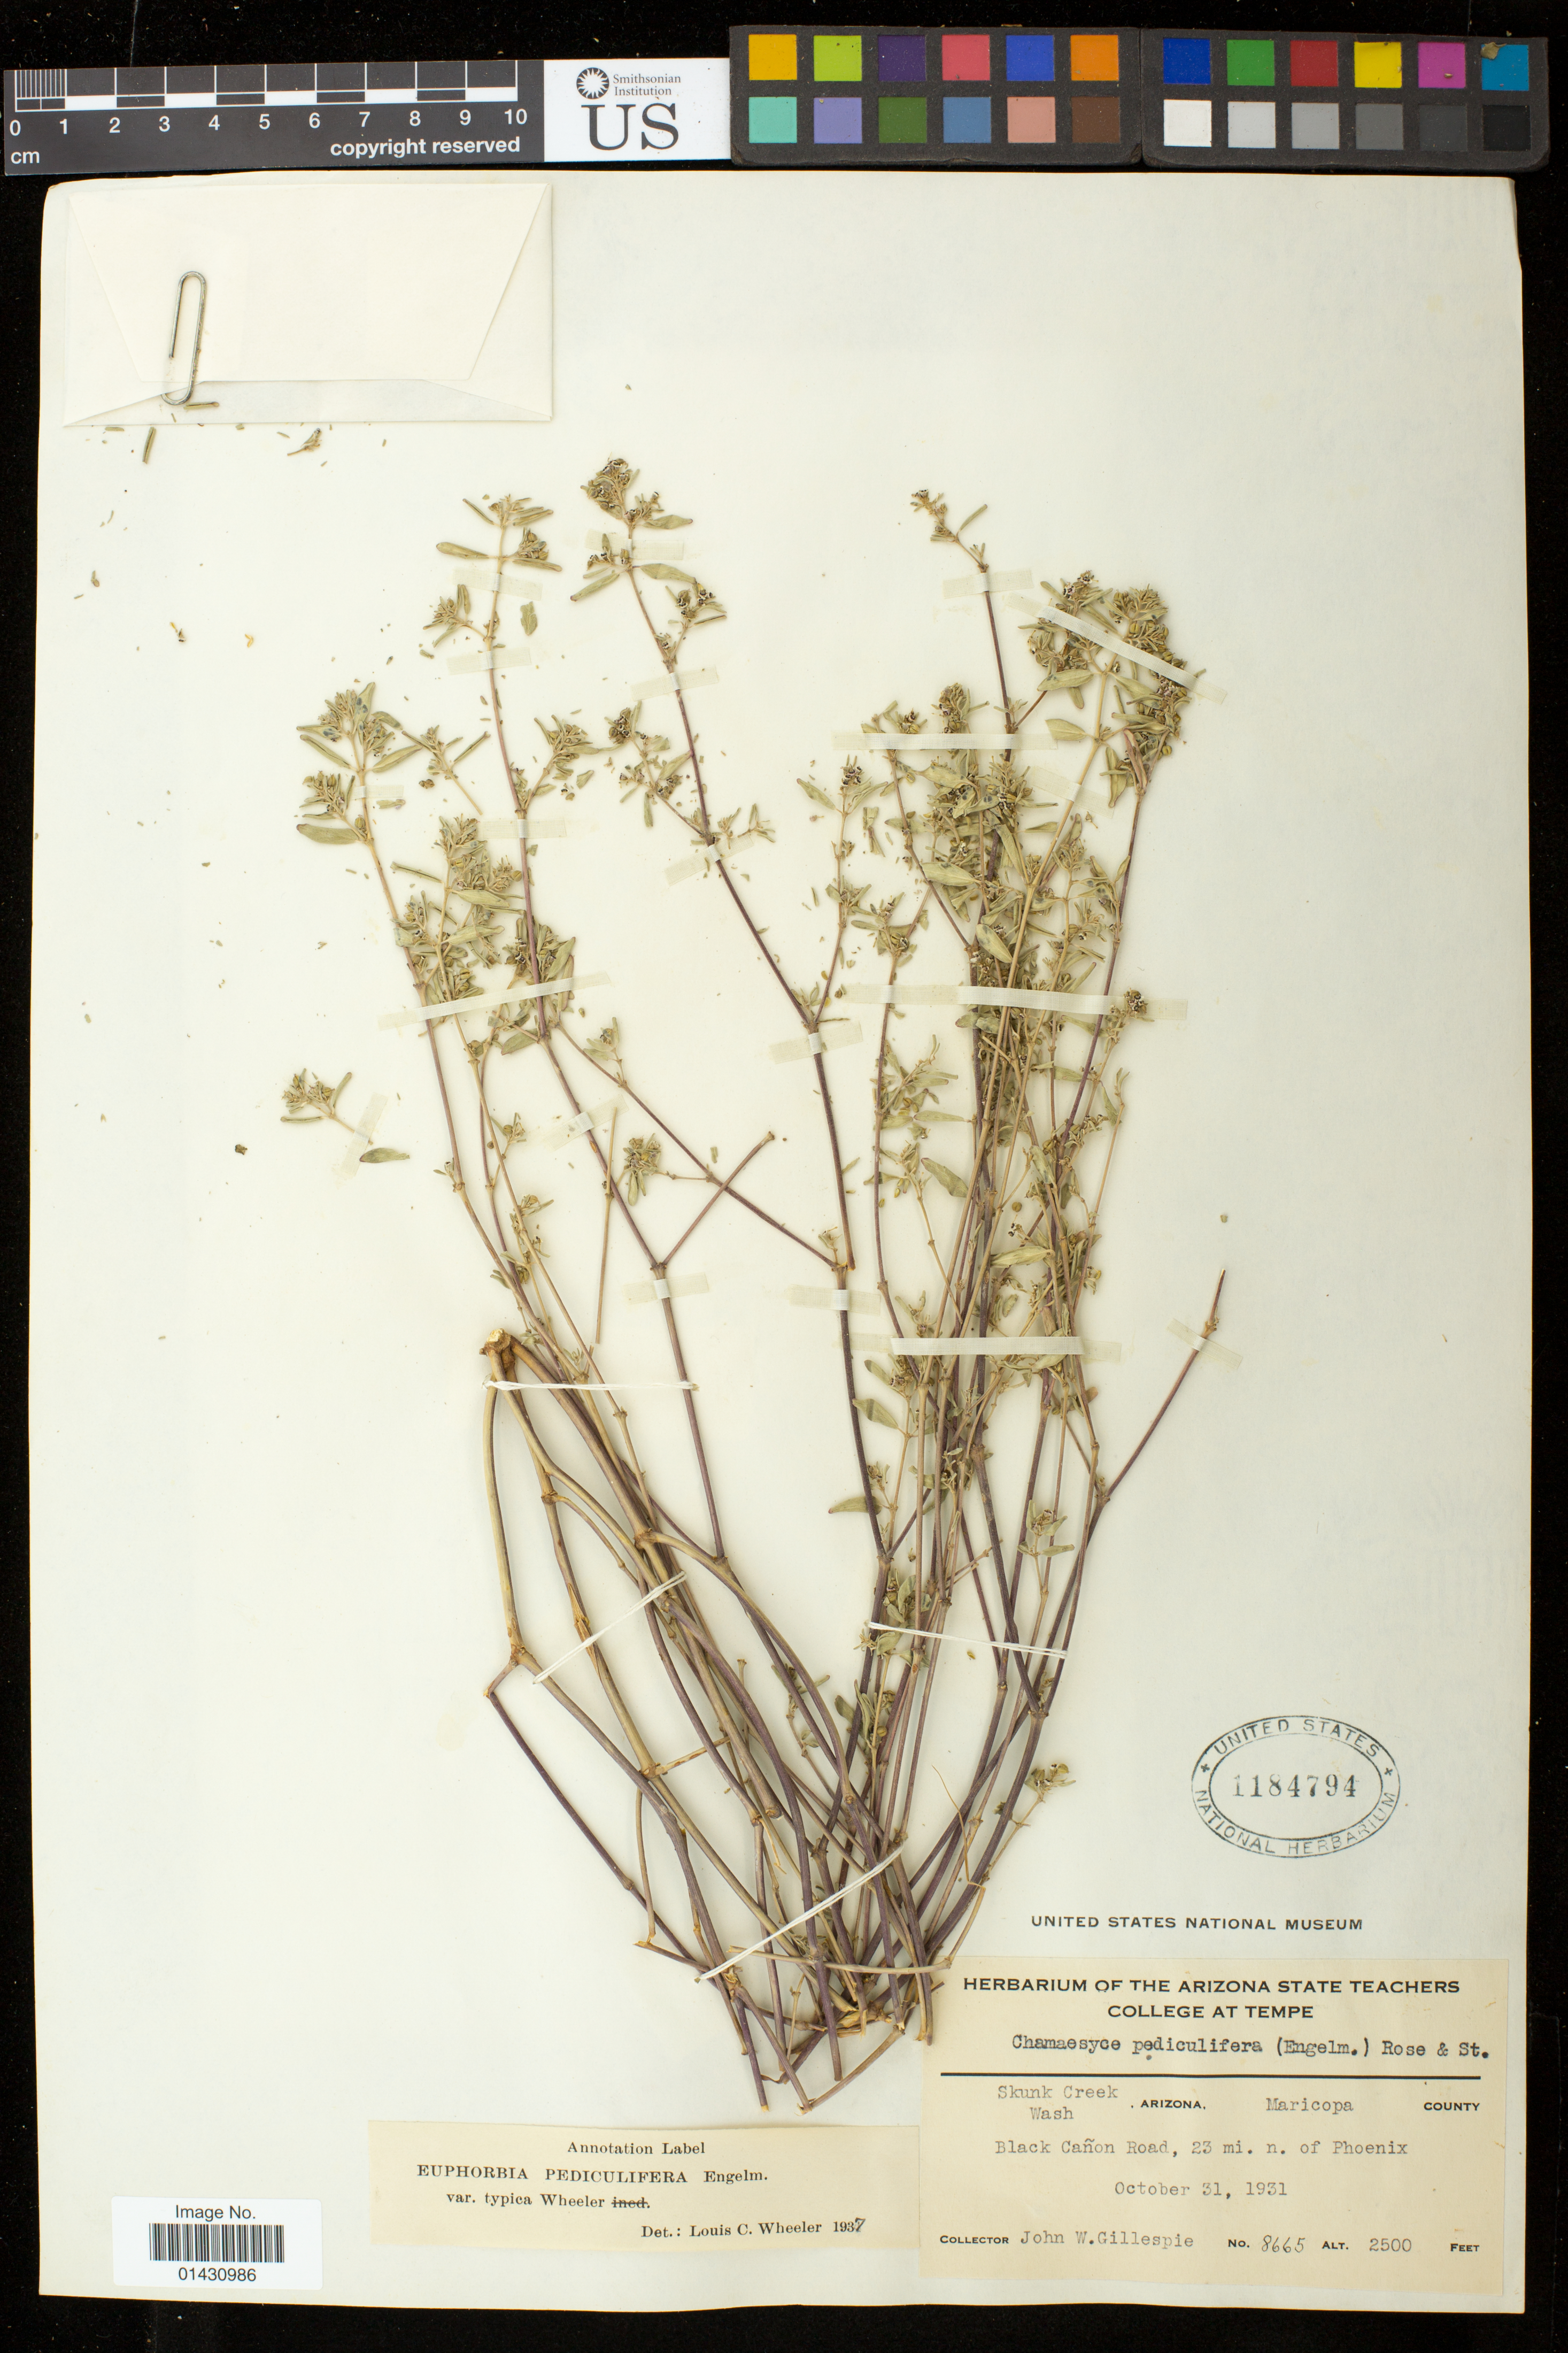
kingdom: Plantae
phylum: Tracheophyta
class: Magnoliopsida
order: Malpighiales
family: Euphorbiaceae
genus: Euphorbia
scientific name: Euphorbia pediculifera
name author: Engelm.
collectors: J. W. Gillespie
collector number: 8665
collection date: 1931-10-31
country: United States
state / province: Arizona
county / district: Maricopa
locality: Skunk Creek Wash. Black Cañon Road, 23 miles north of Phoenix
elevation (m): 762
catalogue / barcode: US 1184794